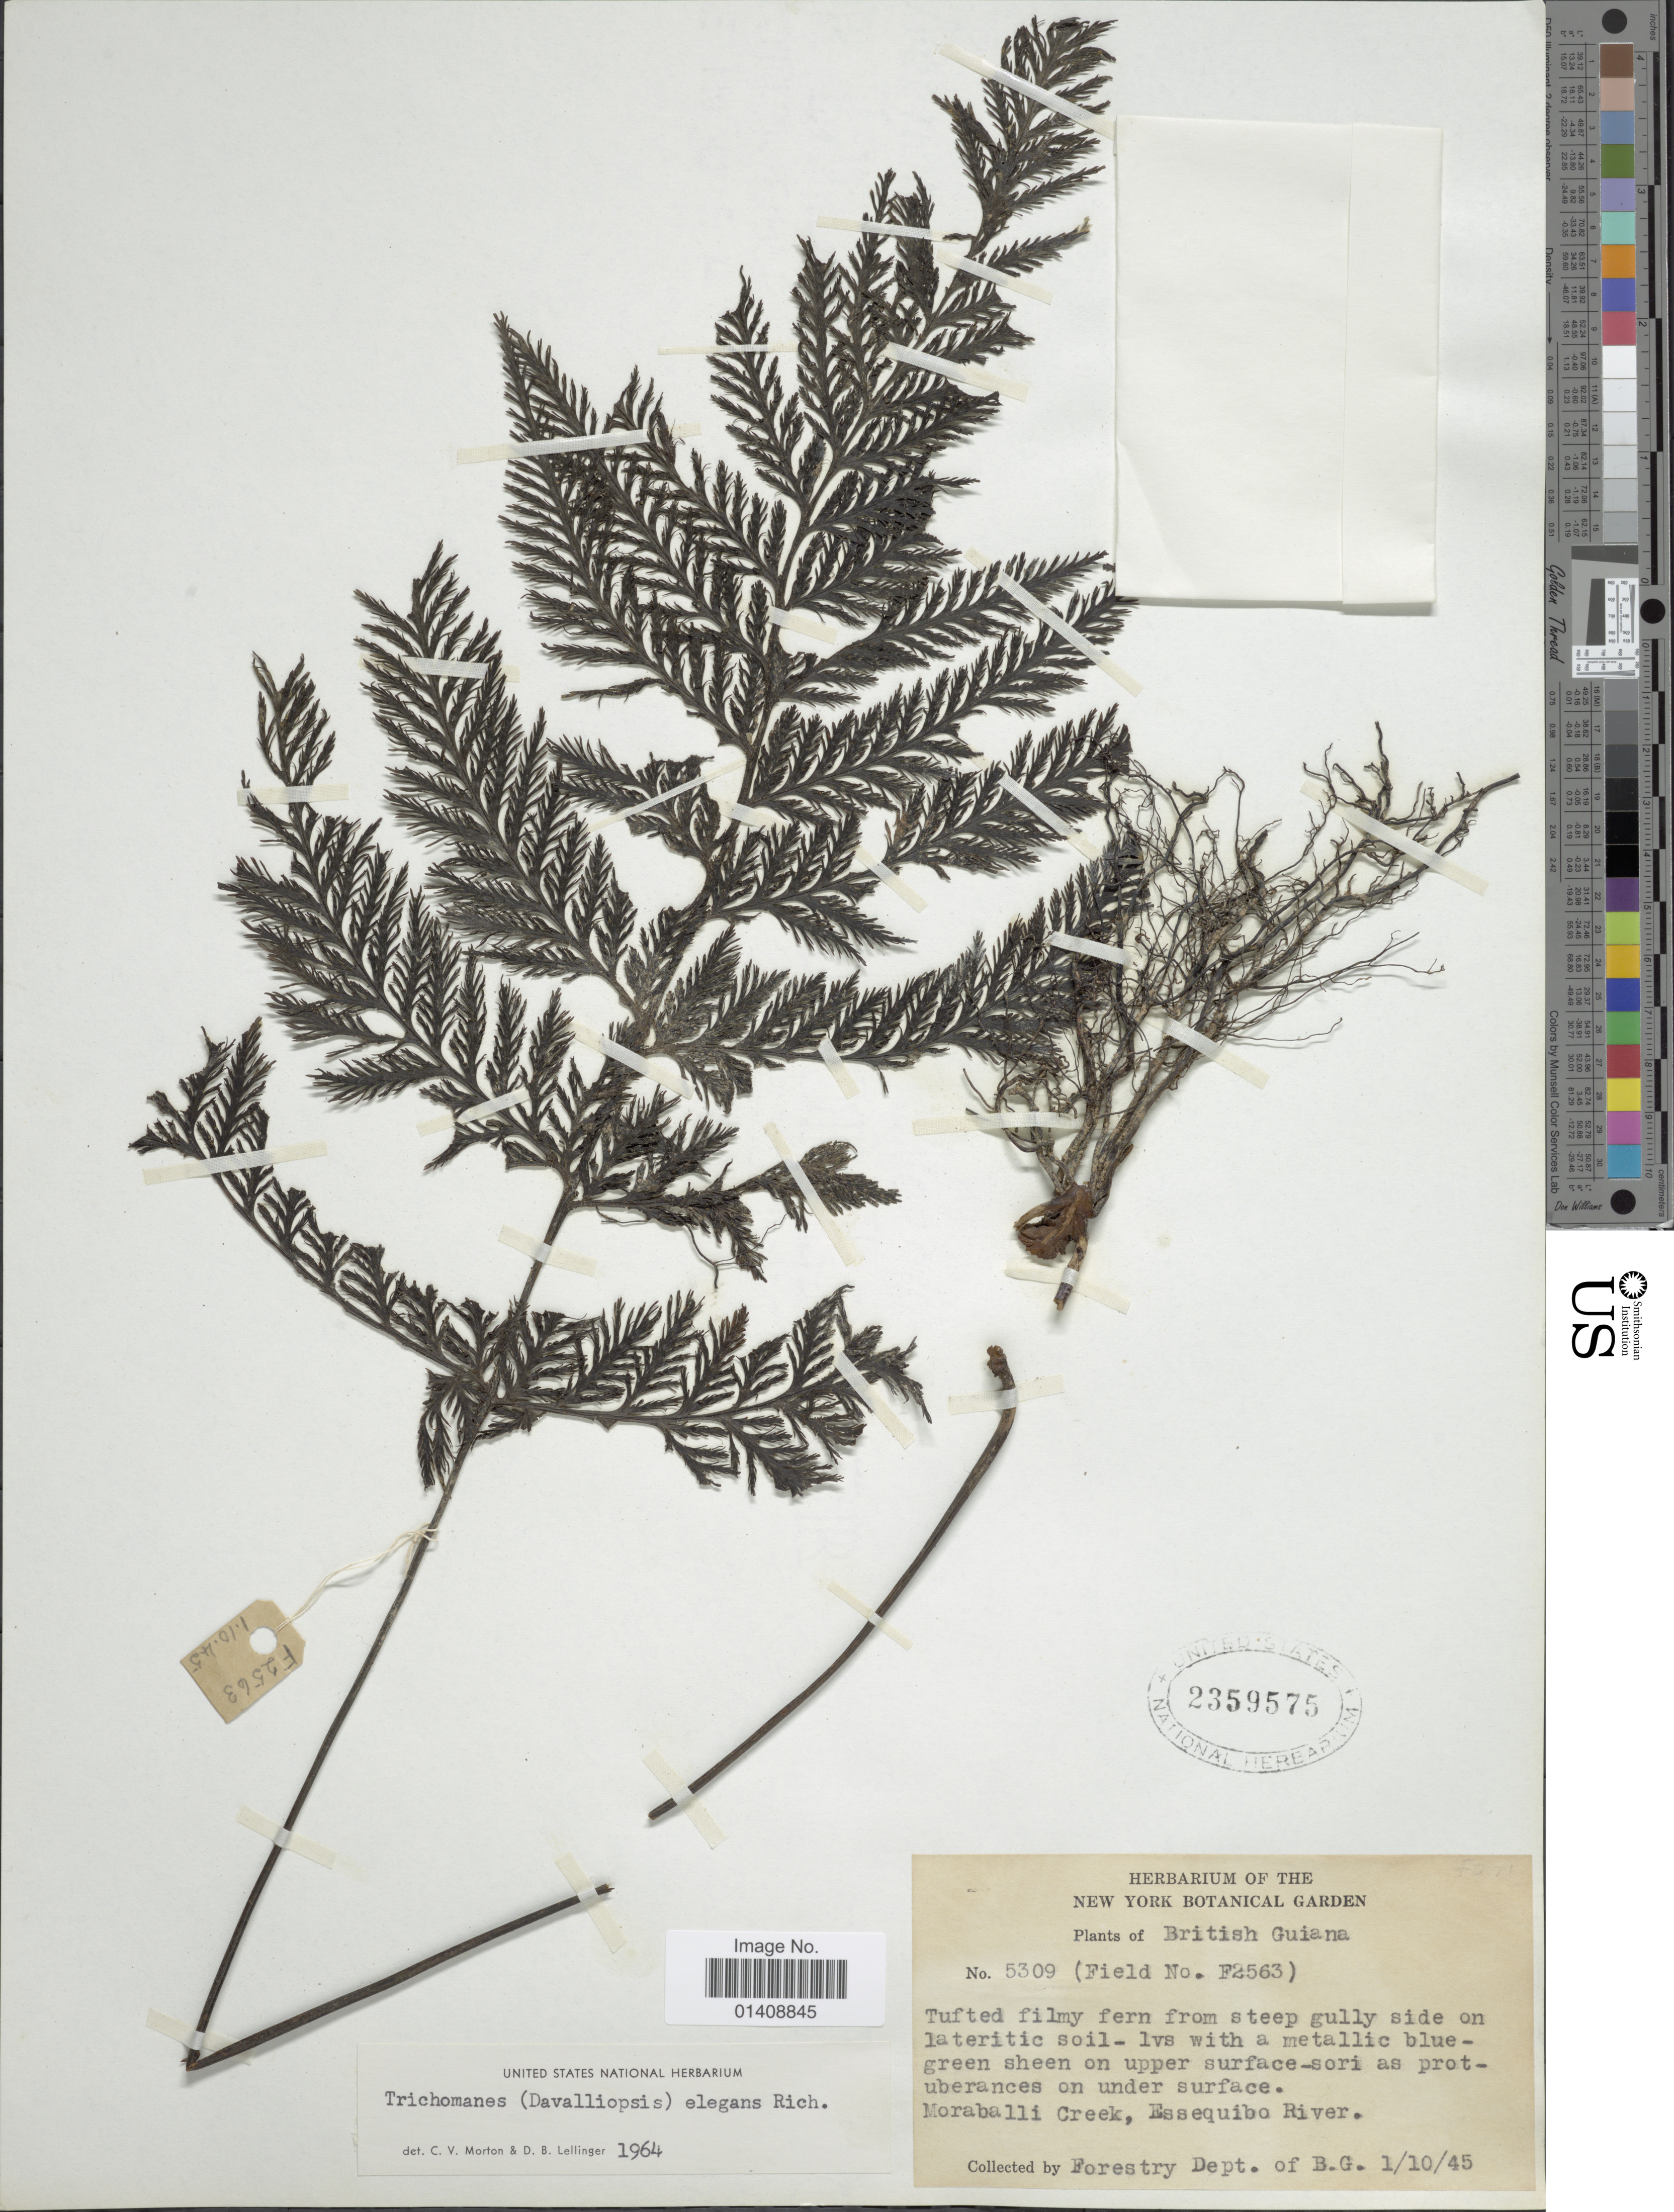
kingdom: Plantae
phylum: Tracheophyta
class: Polypodiopsida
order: Hymenophyllales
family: Hymenophyllaceae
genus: Trichomanes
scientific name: Trichomanes elegans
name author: Rich.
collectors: Forestry Dept.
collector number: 5309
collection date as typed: Transcribed d/m/y: 1/10/45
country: Guyana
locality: British Guiana. Moraballi Creek, Essequibo River.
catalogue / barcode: US 2359575